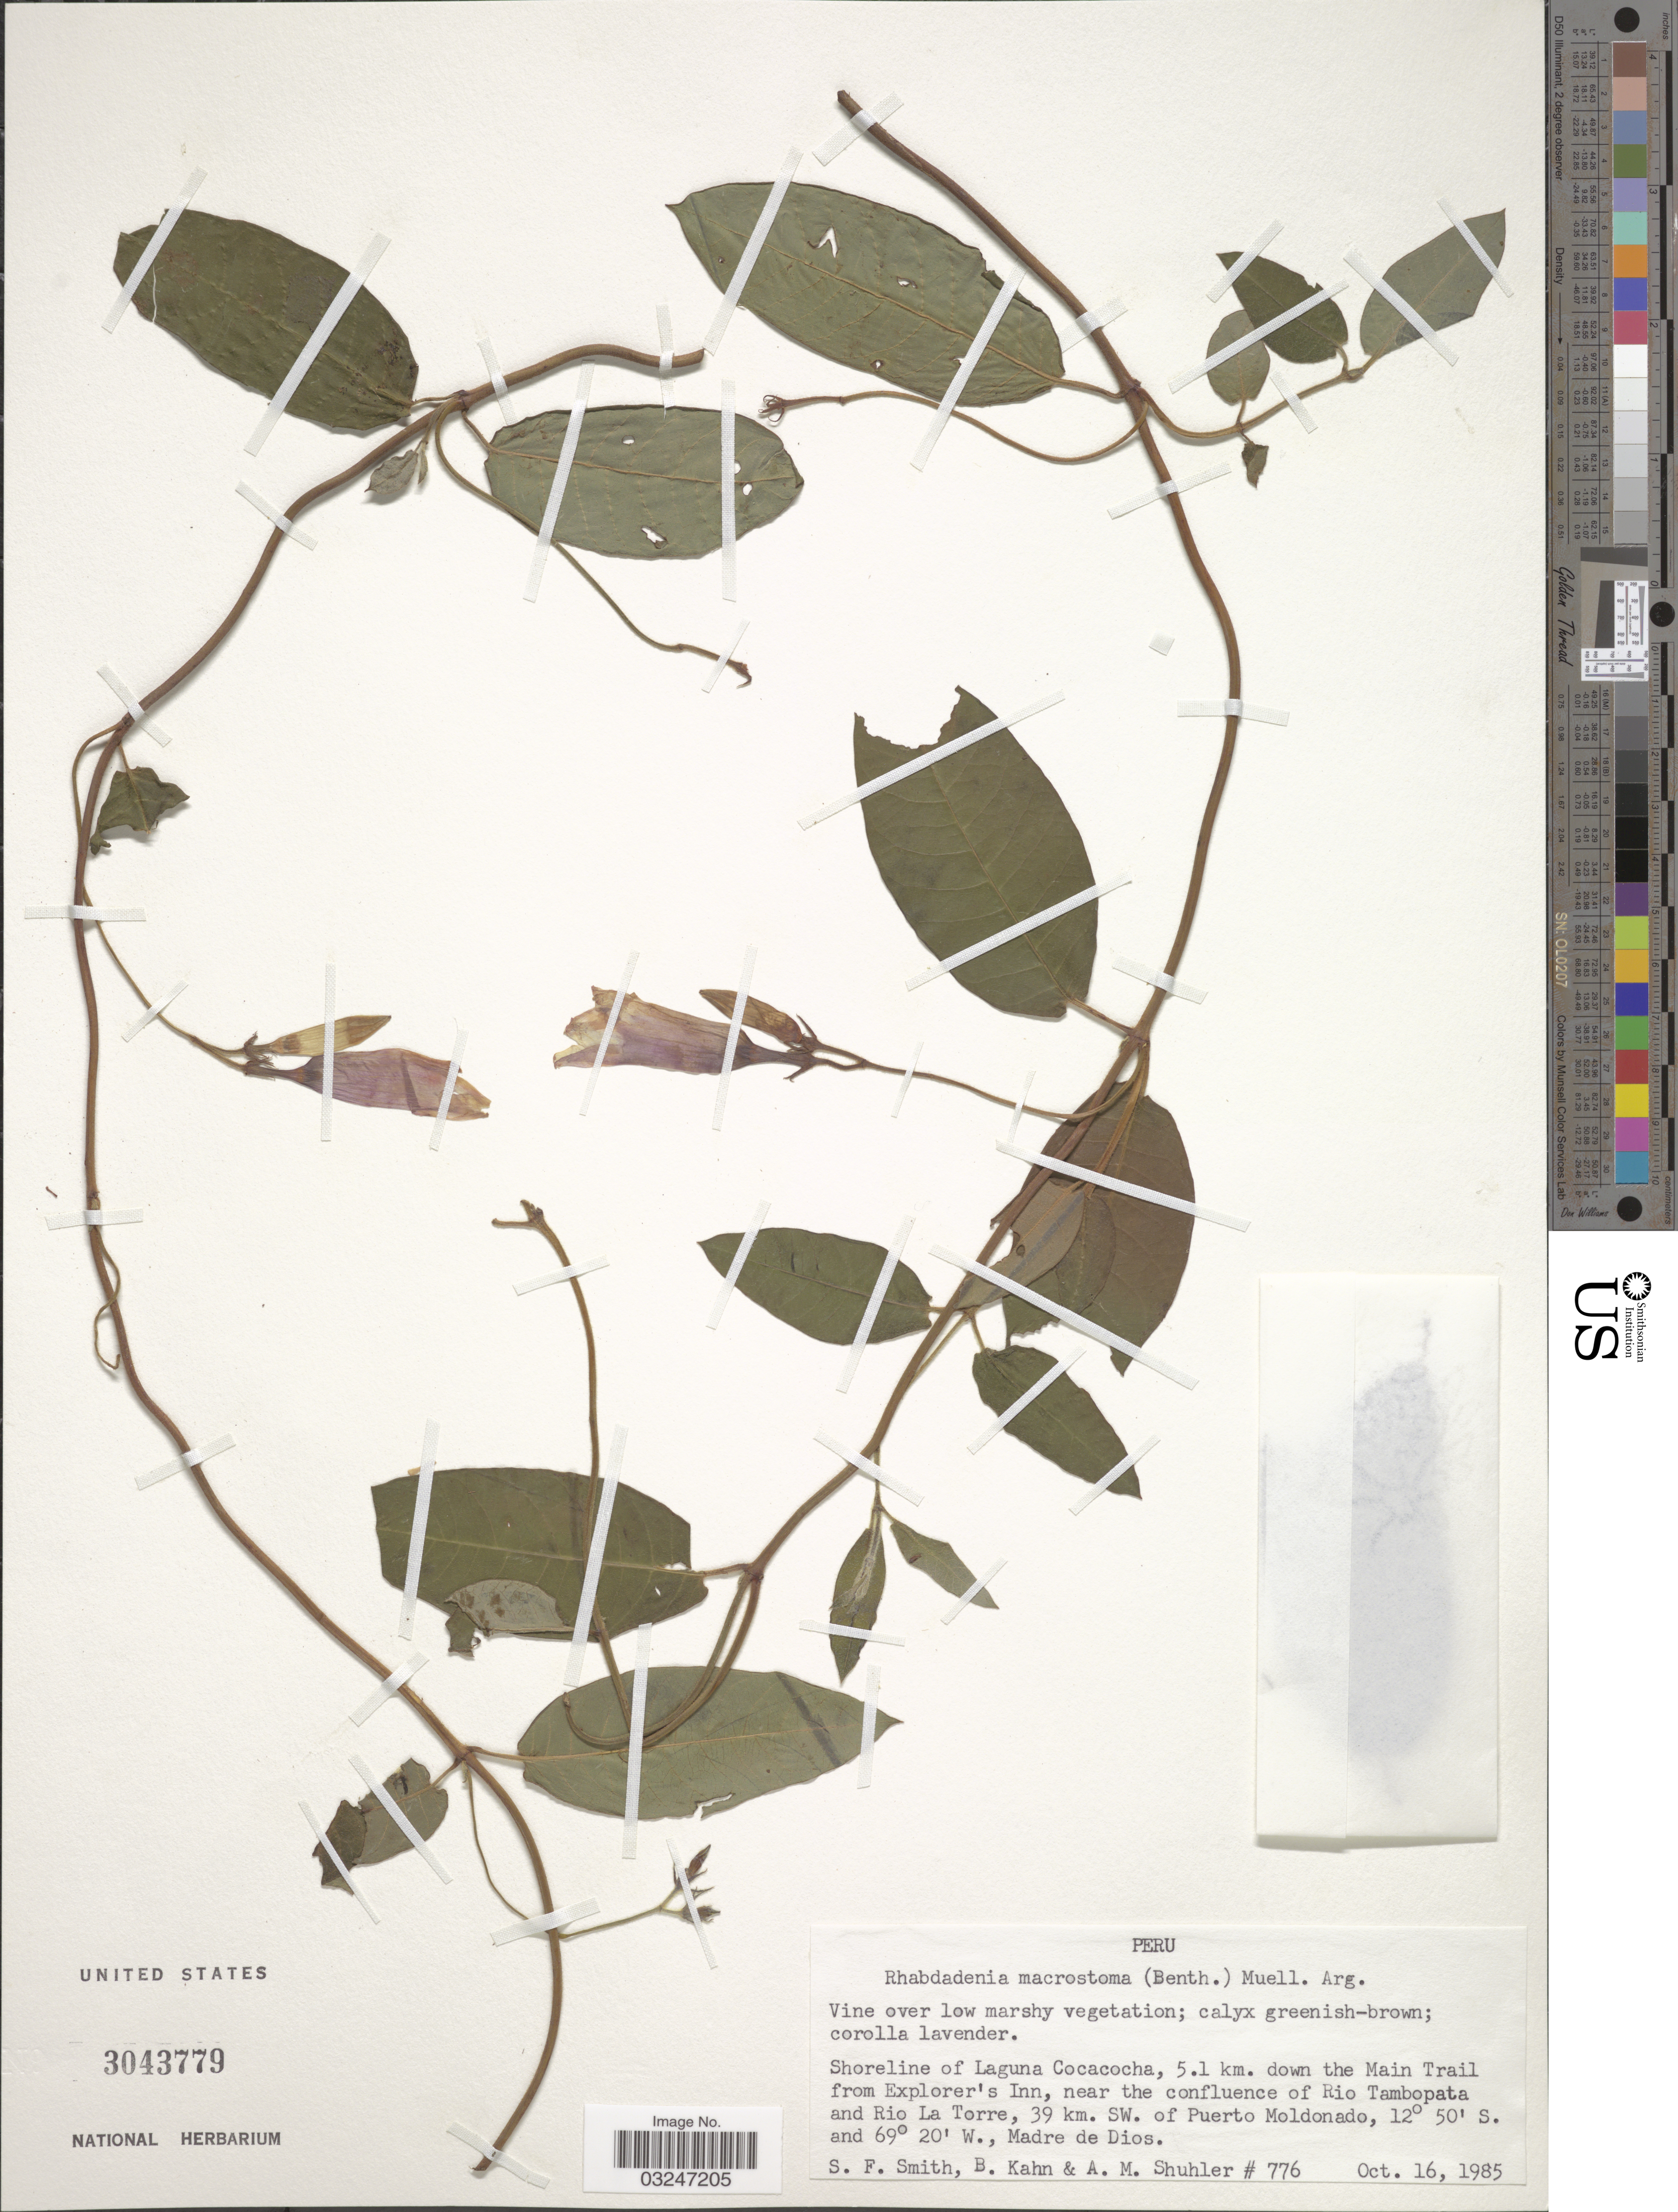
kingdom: Plantae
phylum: Tracheophyta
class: Magnoliopsida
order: Gentianales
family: Apocynaceae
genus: Rhabdadenia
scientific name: Rhabdadenia macrostoma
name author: (Benth.) Müll. Arg.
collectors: S.F. Smith, B. Kahn & A. Shuhler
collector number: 776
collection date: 1985-10-16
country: Peru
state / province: Madre de Dios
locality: Shoreline of Laguna Cocacocha, 5.1 km. down the Main Trail from Explorer's Inn, near the confluence of Rio Tambopata and Rio La Torre, 39 km. SW. of Puerto Moldonado.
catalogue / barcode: US 3043779